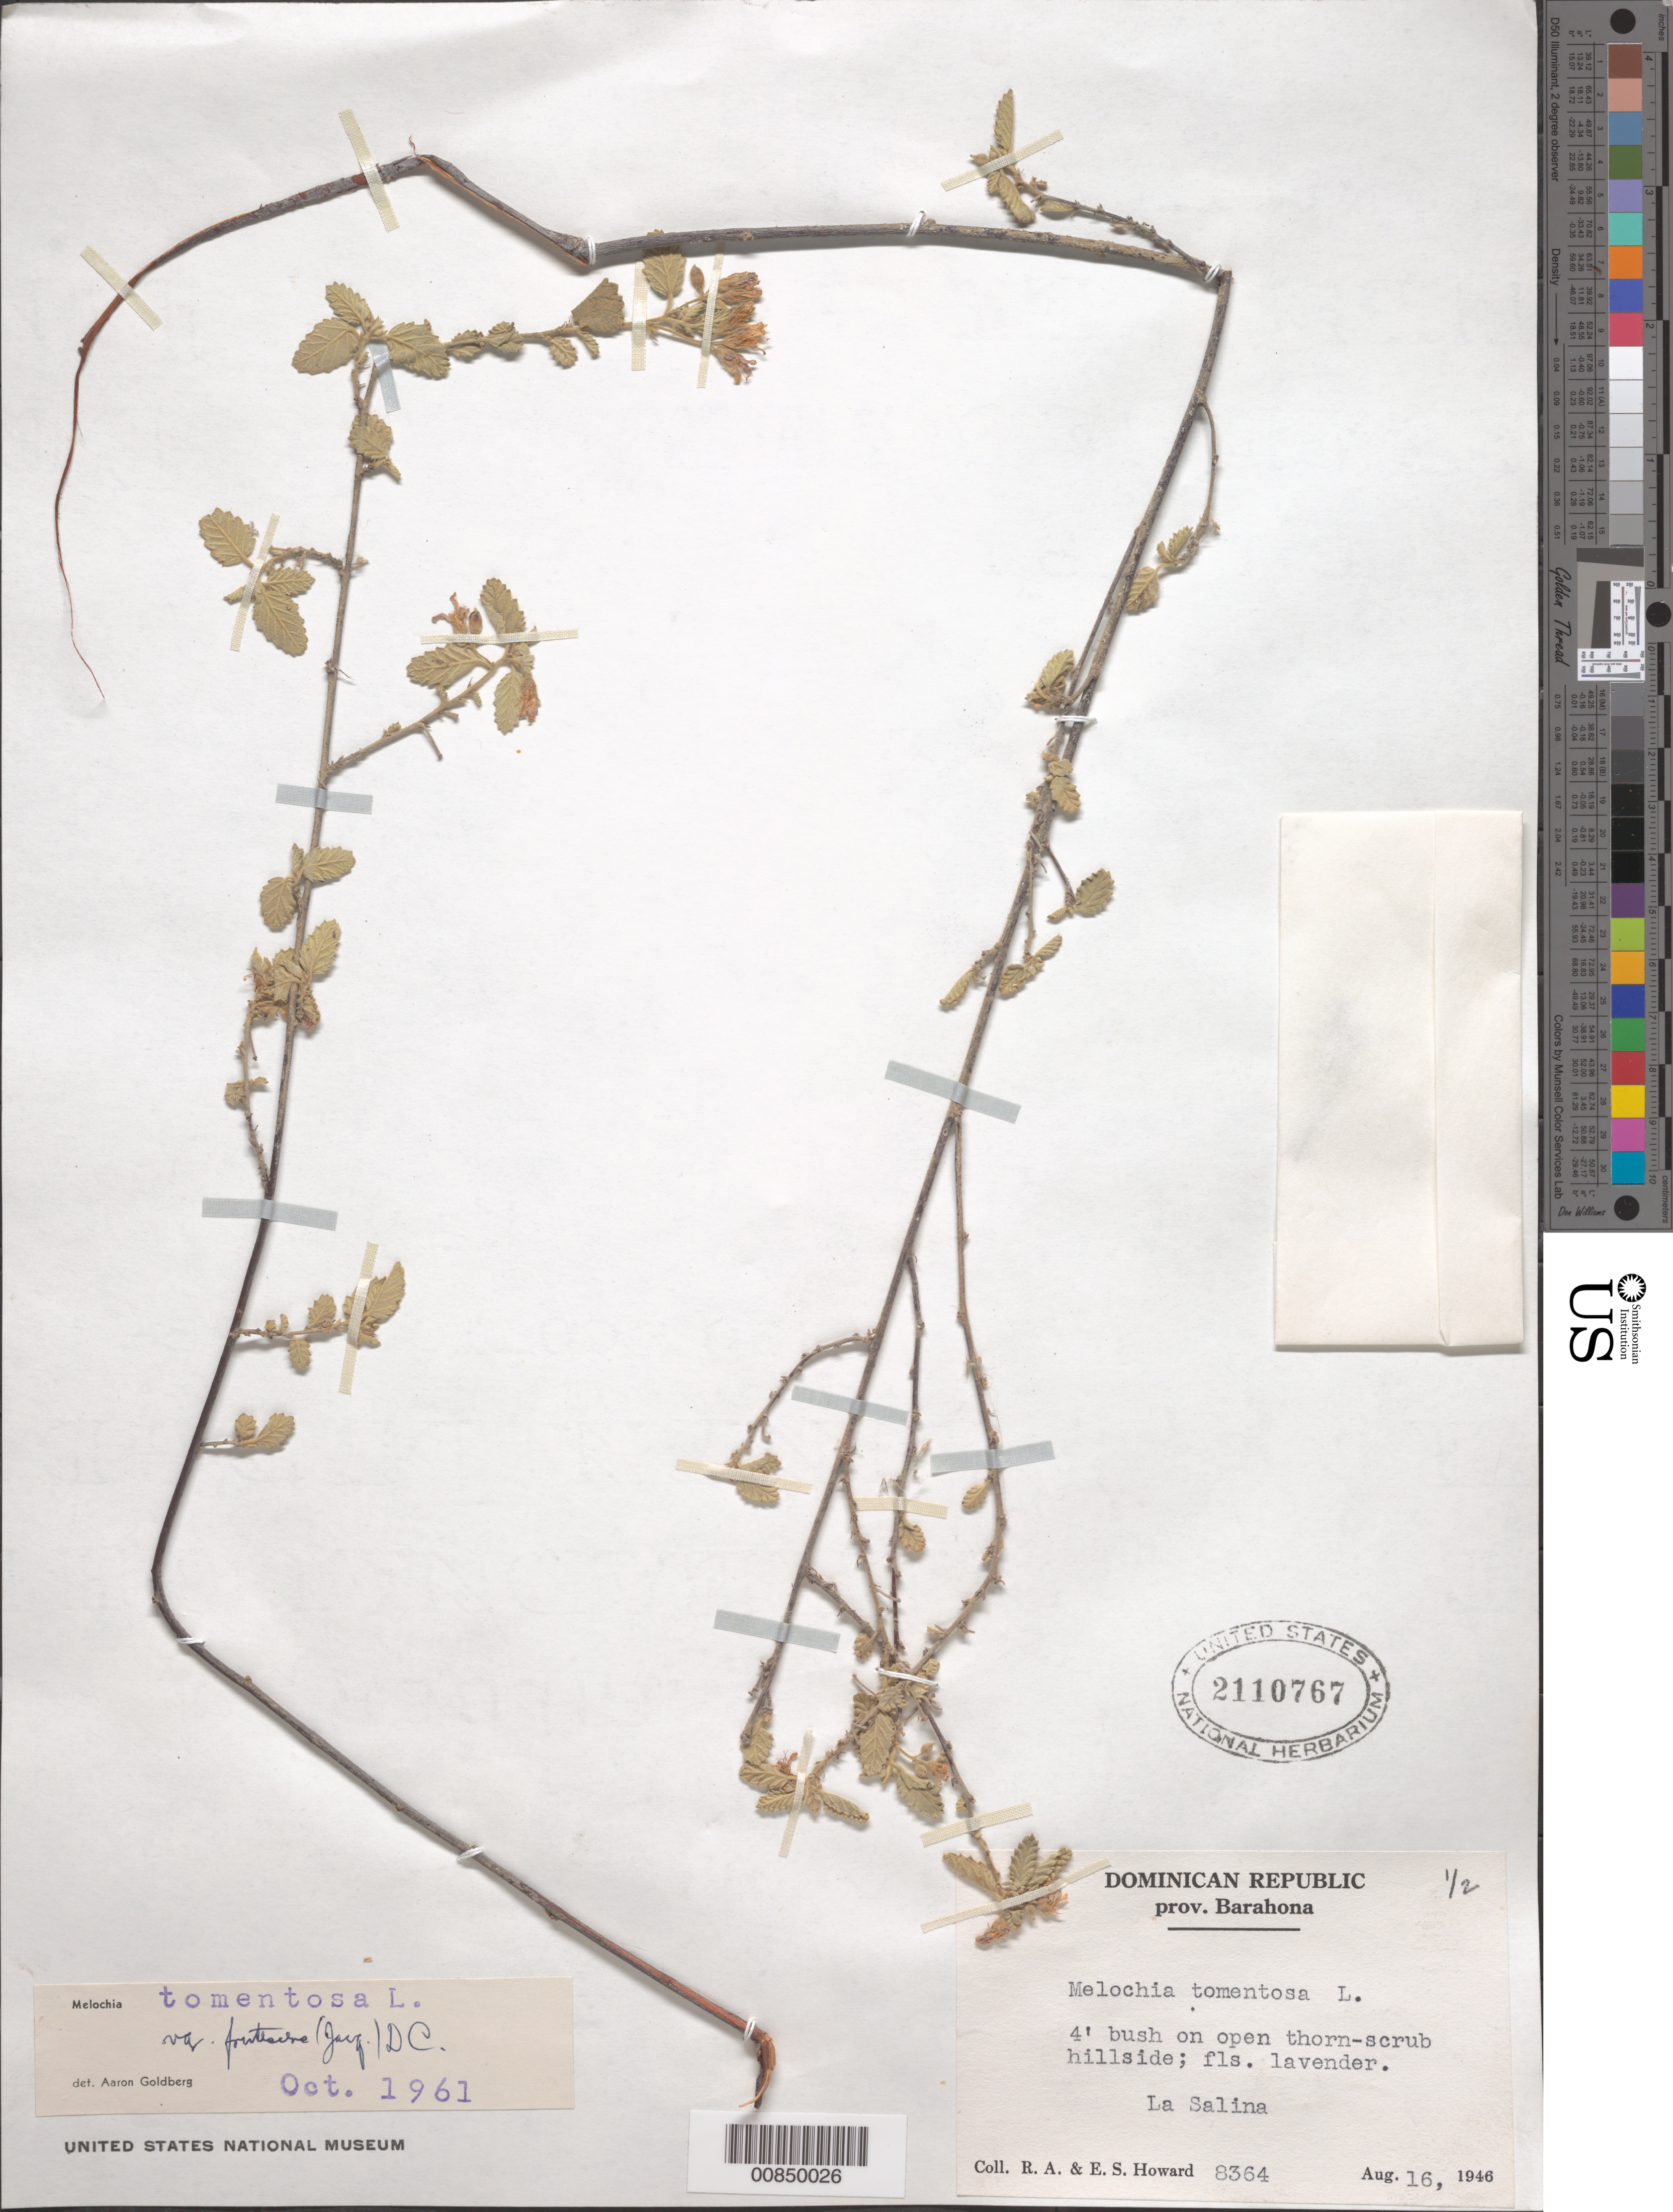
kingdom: Plantae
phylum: Tracheophyta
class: Magnoliopsida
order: Malvales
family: Malvaceae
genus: Melochia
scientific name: Melochia tomentosa var. frutescens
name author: DC.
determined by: Goldberg, Aaron, (US), NMNH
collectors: R. A. Howard & E. S. Howard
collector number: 8364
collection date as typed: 16 Aug 1946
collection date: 1946-08-16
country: Dominican Republic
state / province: Barahona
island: Hispaniola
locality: La Salina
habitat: On open thorn-scrub hillside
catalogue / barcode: US 2110767